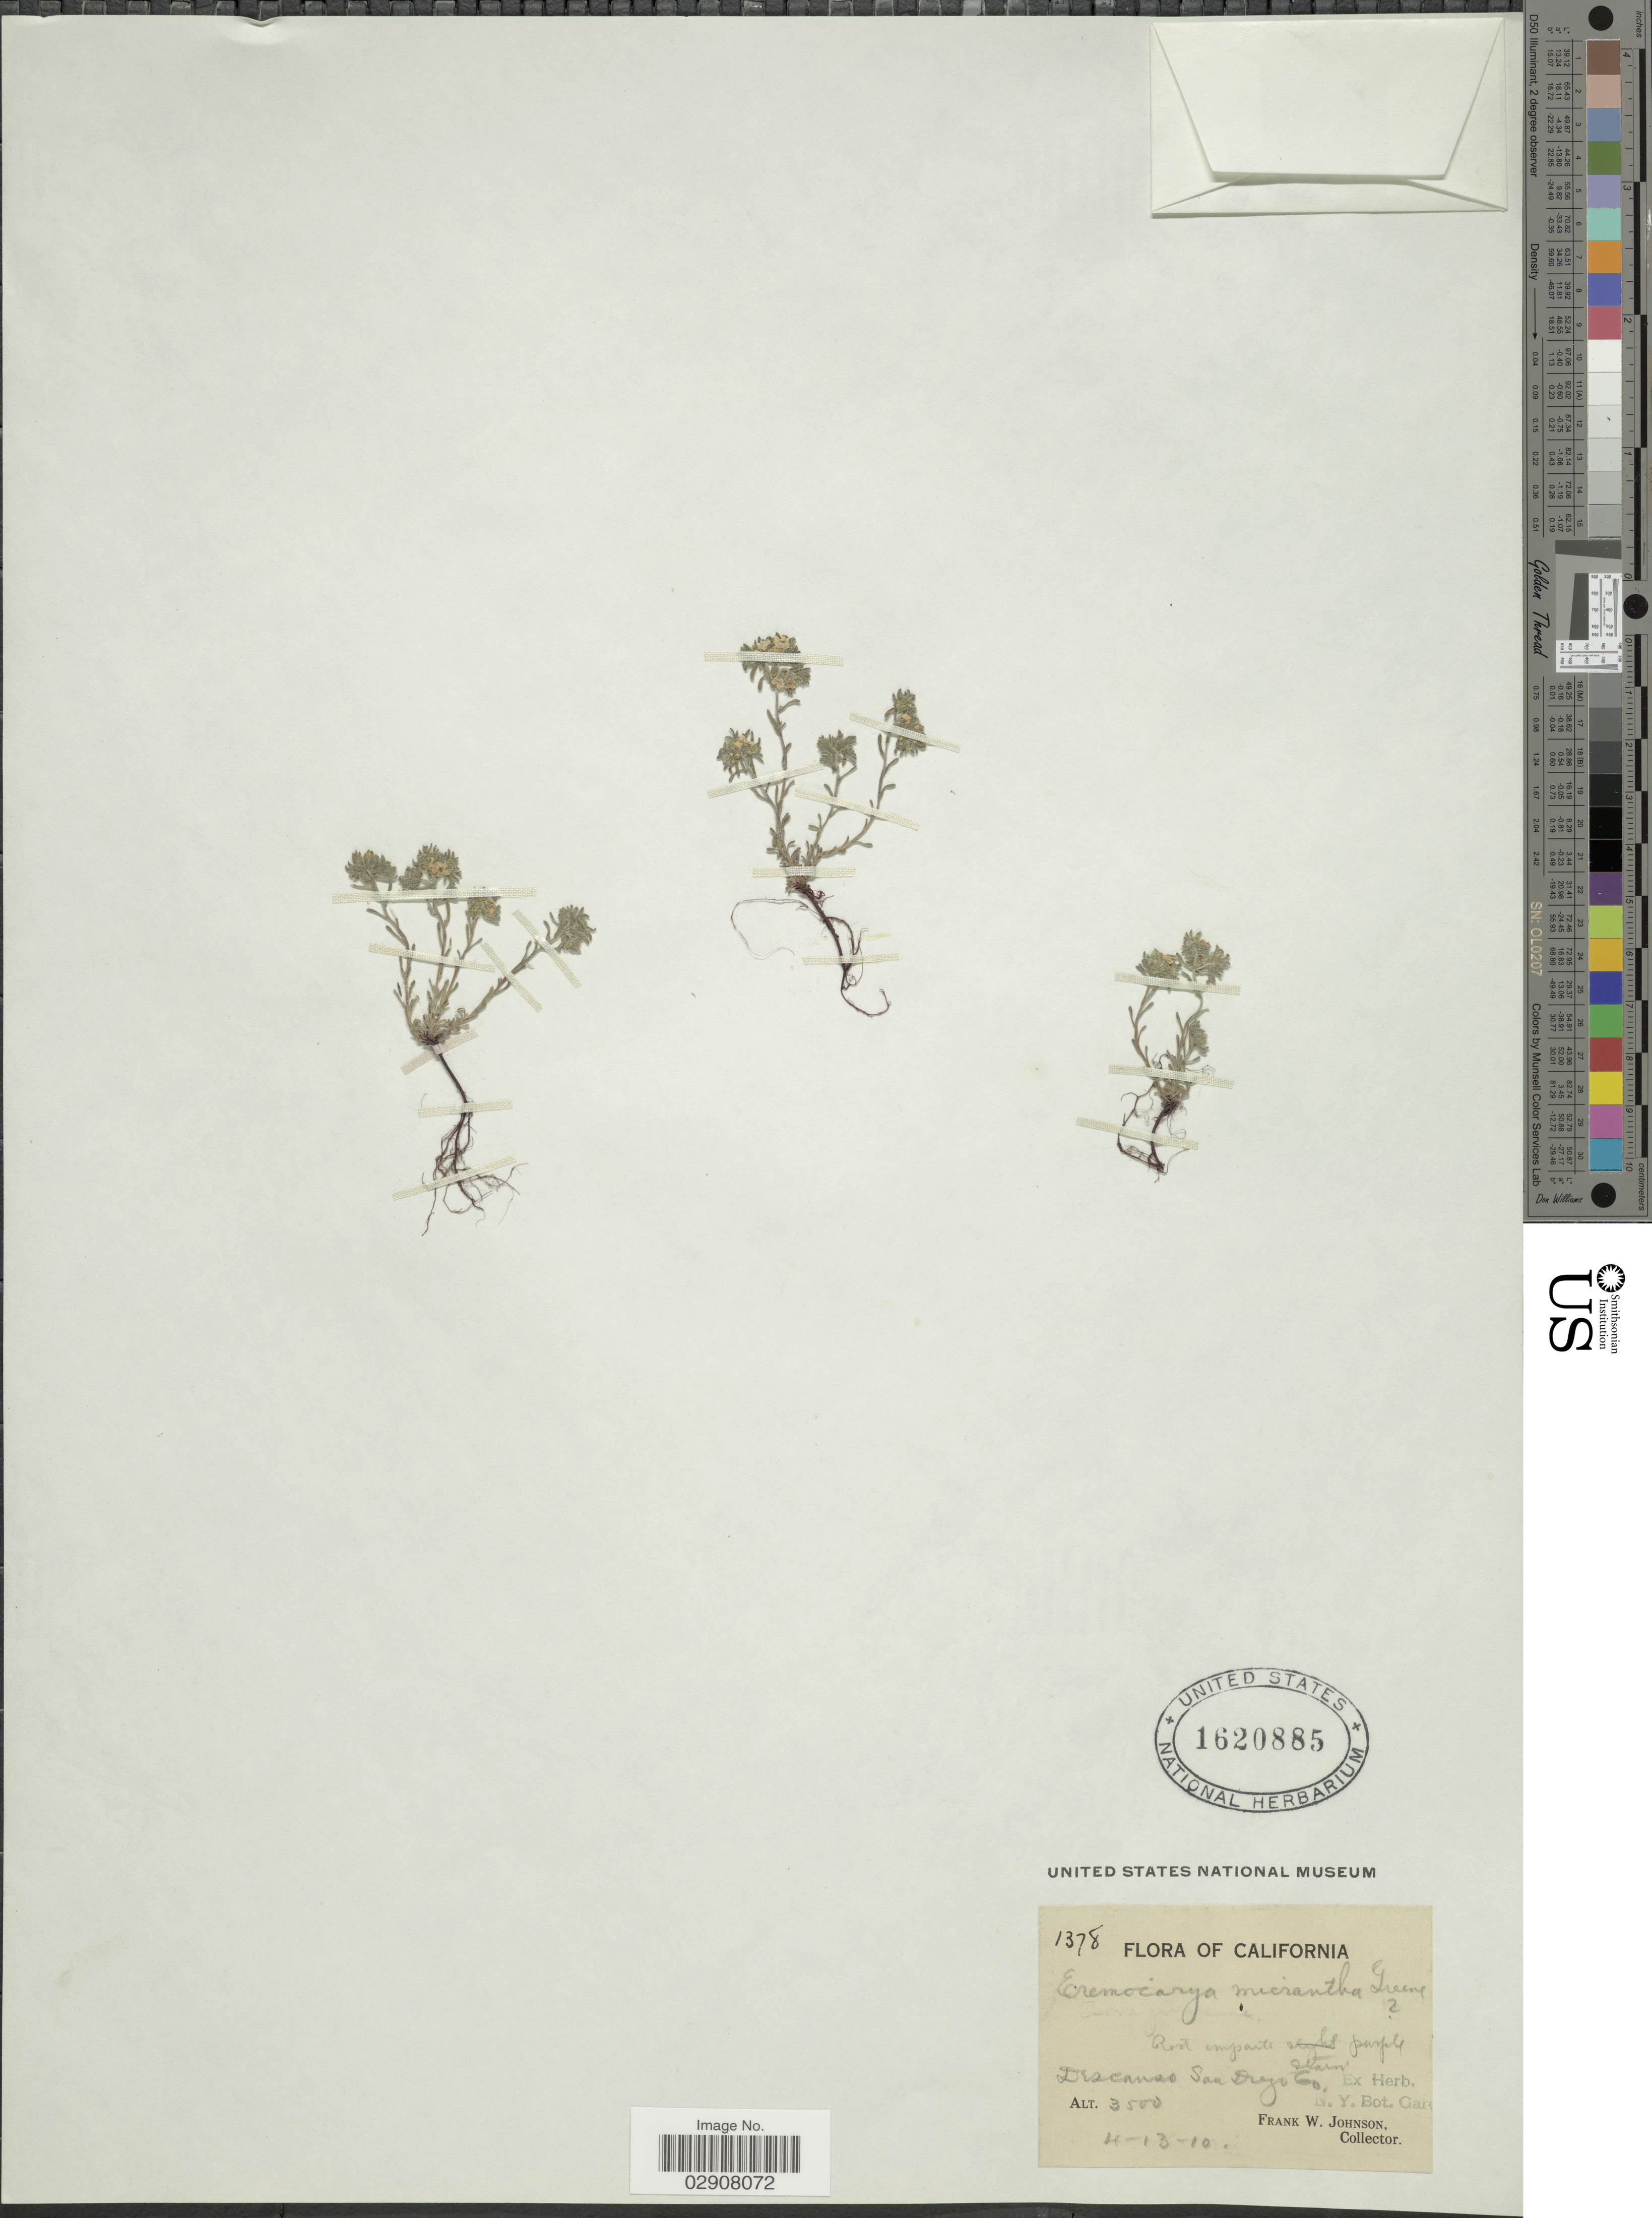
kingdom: Plantae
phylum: Tracheophyta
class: Magnoliopsida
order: Boraginales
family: Boraginaceae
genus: Cryptantha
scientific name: Cryptantha micrantha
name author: (Torr.) I.M. Johnst.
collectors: F. W. Johnson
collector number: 1378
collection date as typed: Transcribed d/m/y: 13/4/10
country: United States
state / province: California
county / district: San Diego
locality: Descanso San Diego Co.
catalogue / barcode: US 1620885